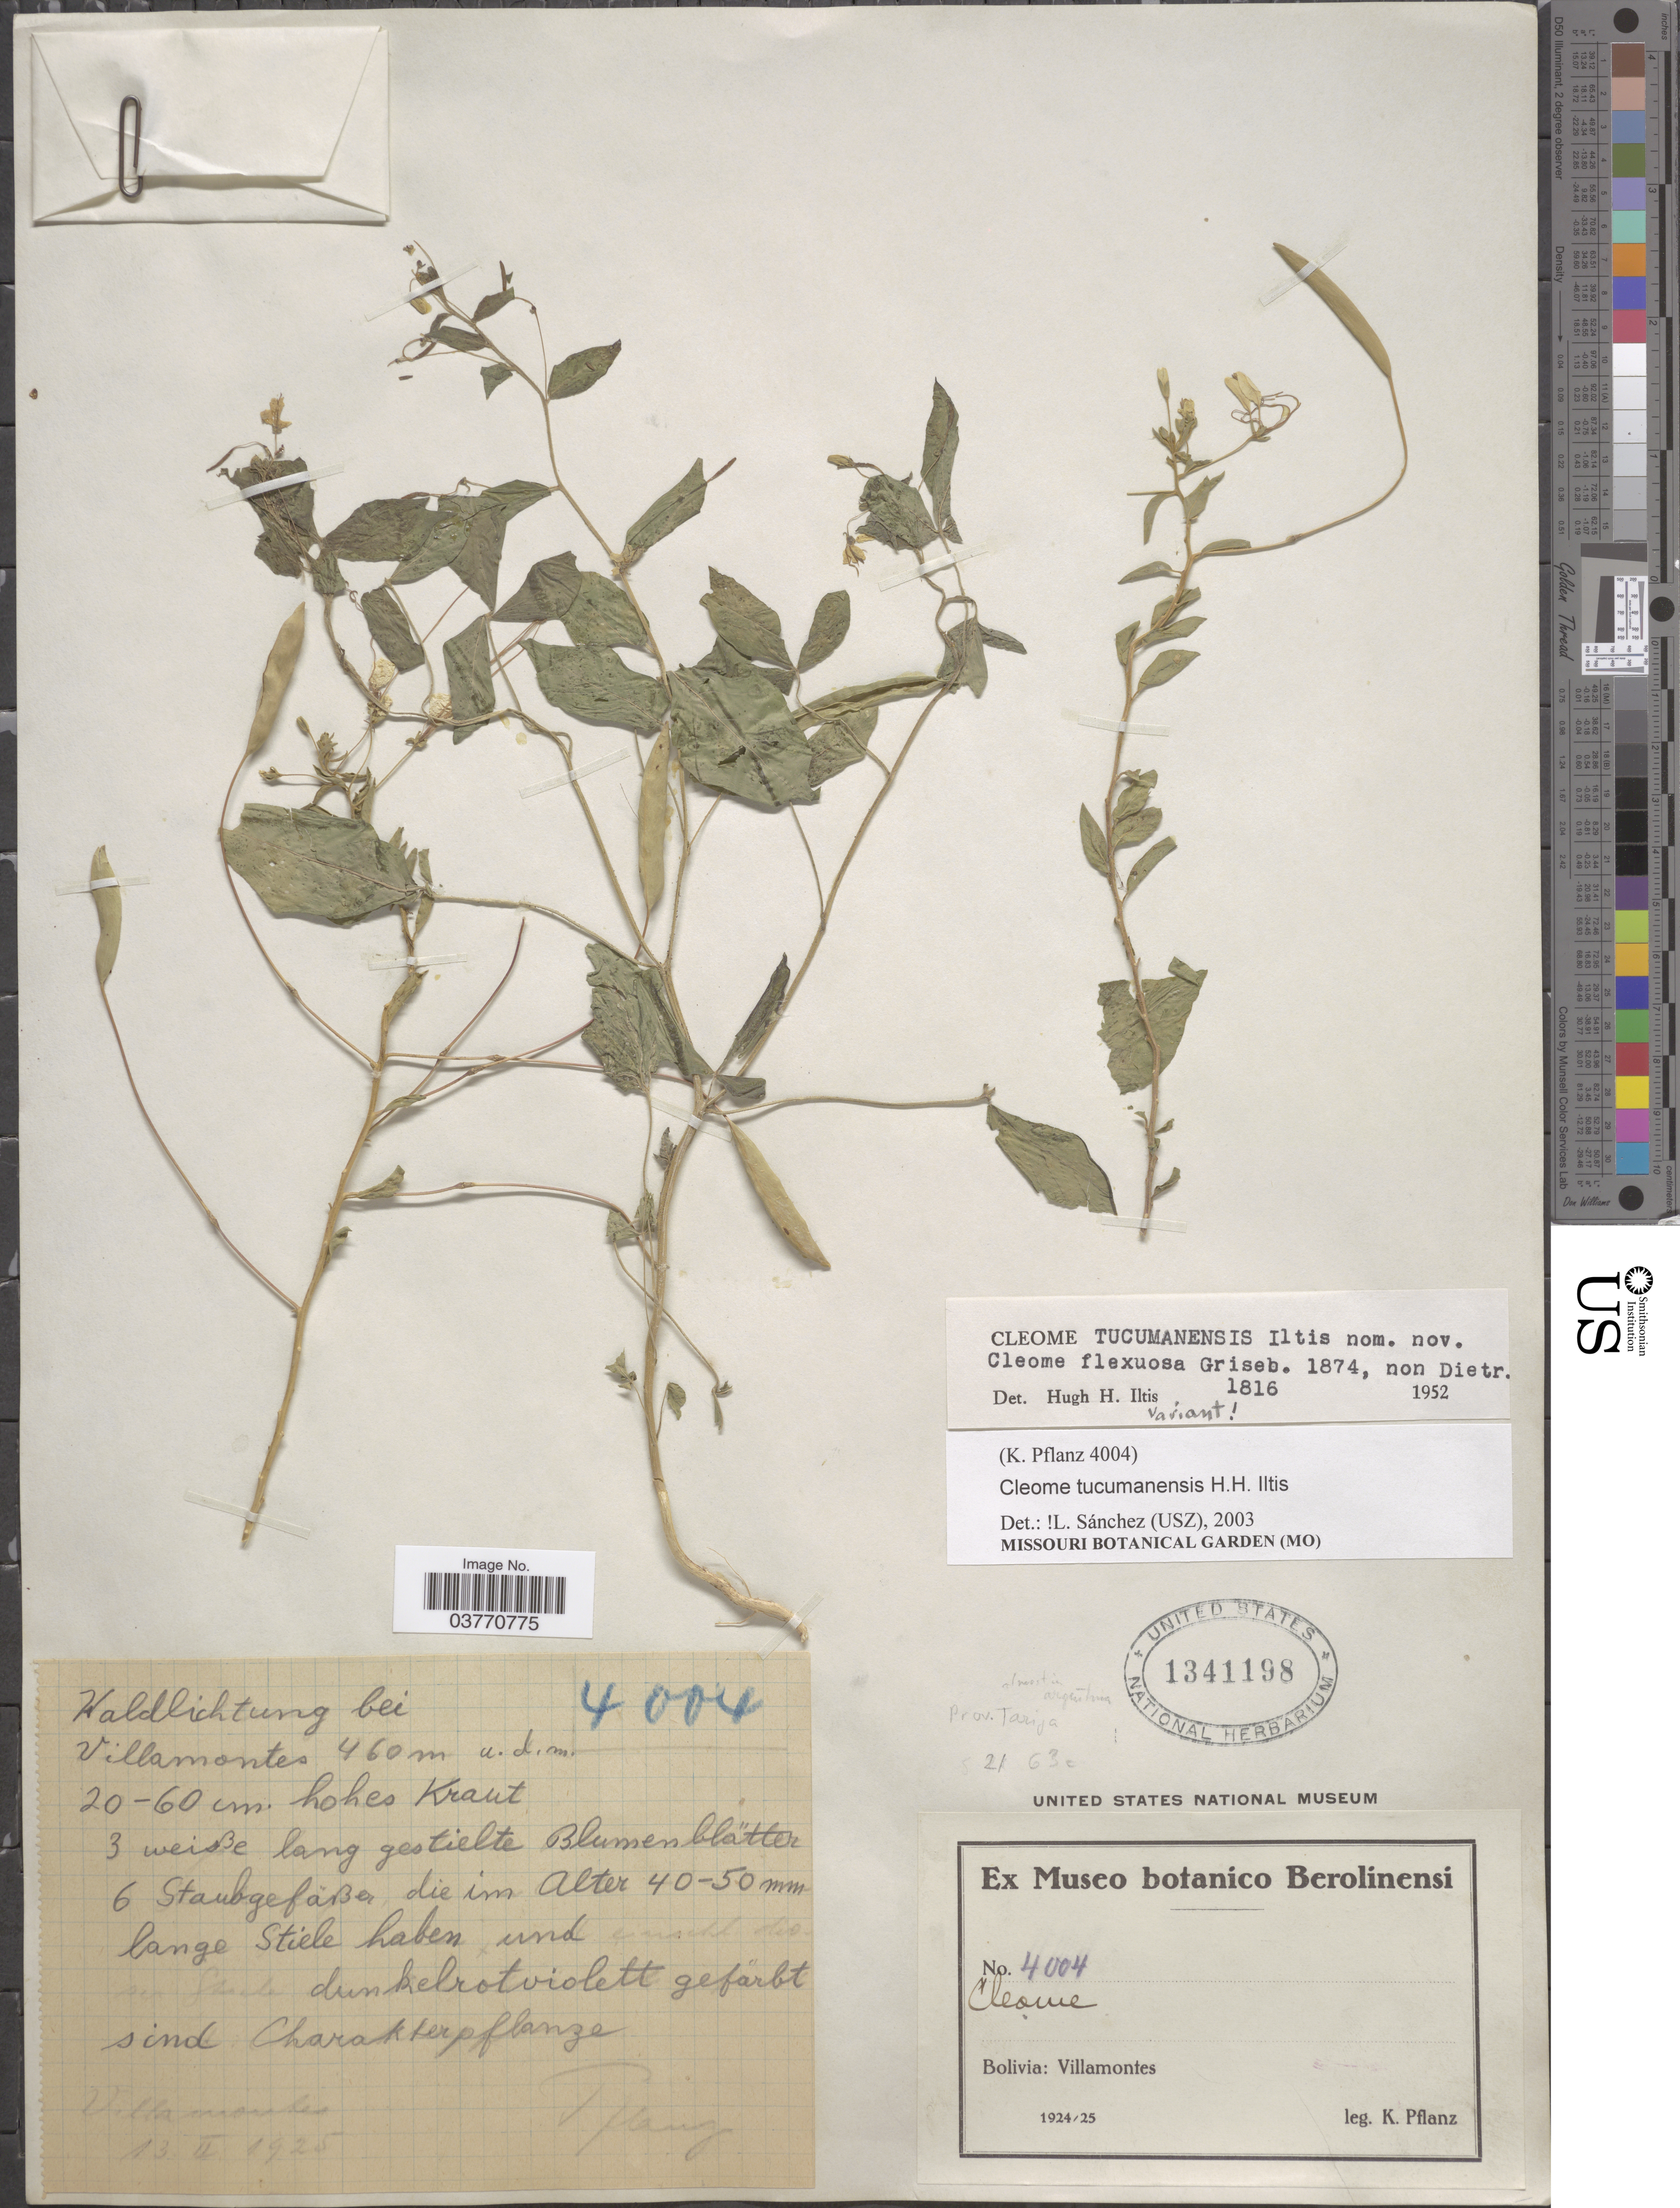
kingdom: Plantae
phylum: Tracheophyta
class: Magnoliopsida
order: Brassicales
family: Cleomaceae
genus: Tarenaya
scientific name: Tarenaya tucumanensis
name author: (Iltis) Arana & Oggero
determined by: Strong, M. T., (US), Smithsonian Institution - National Museum of Natural History (UNITED STATES)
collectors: K. Pflanz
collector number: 4004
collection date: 1925-02-13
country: Bolivia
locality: Villamontes.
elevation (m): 460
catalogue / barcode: US 1341198